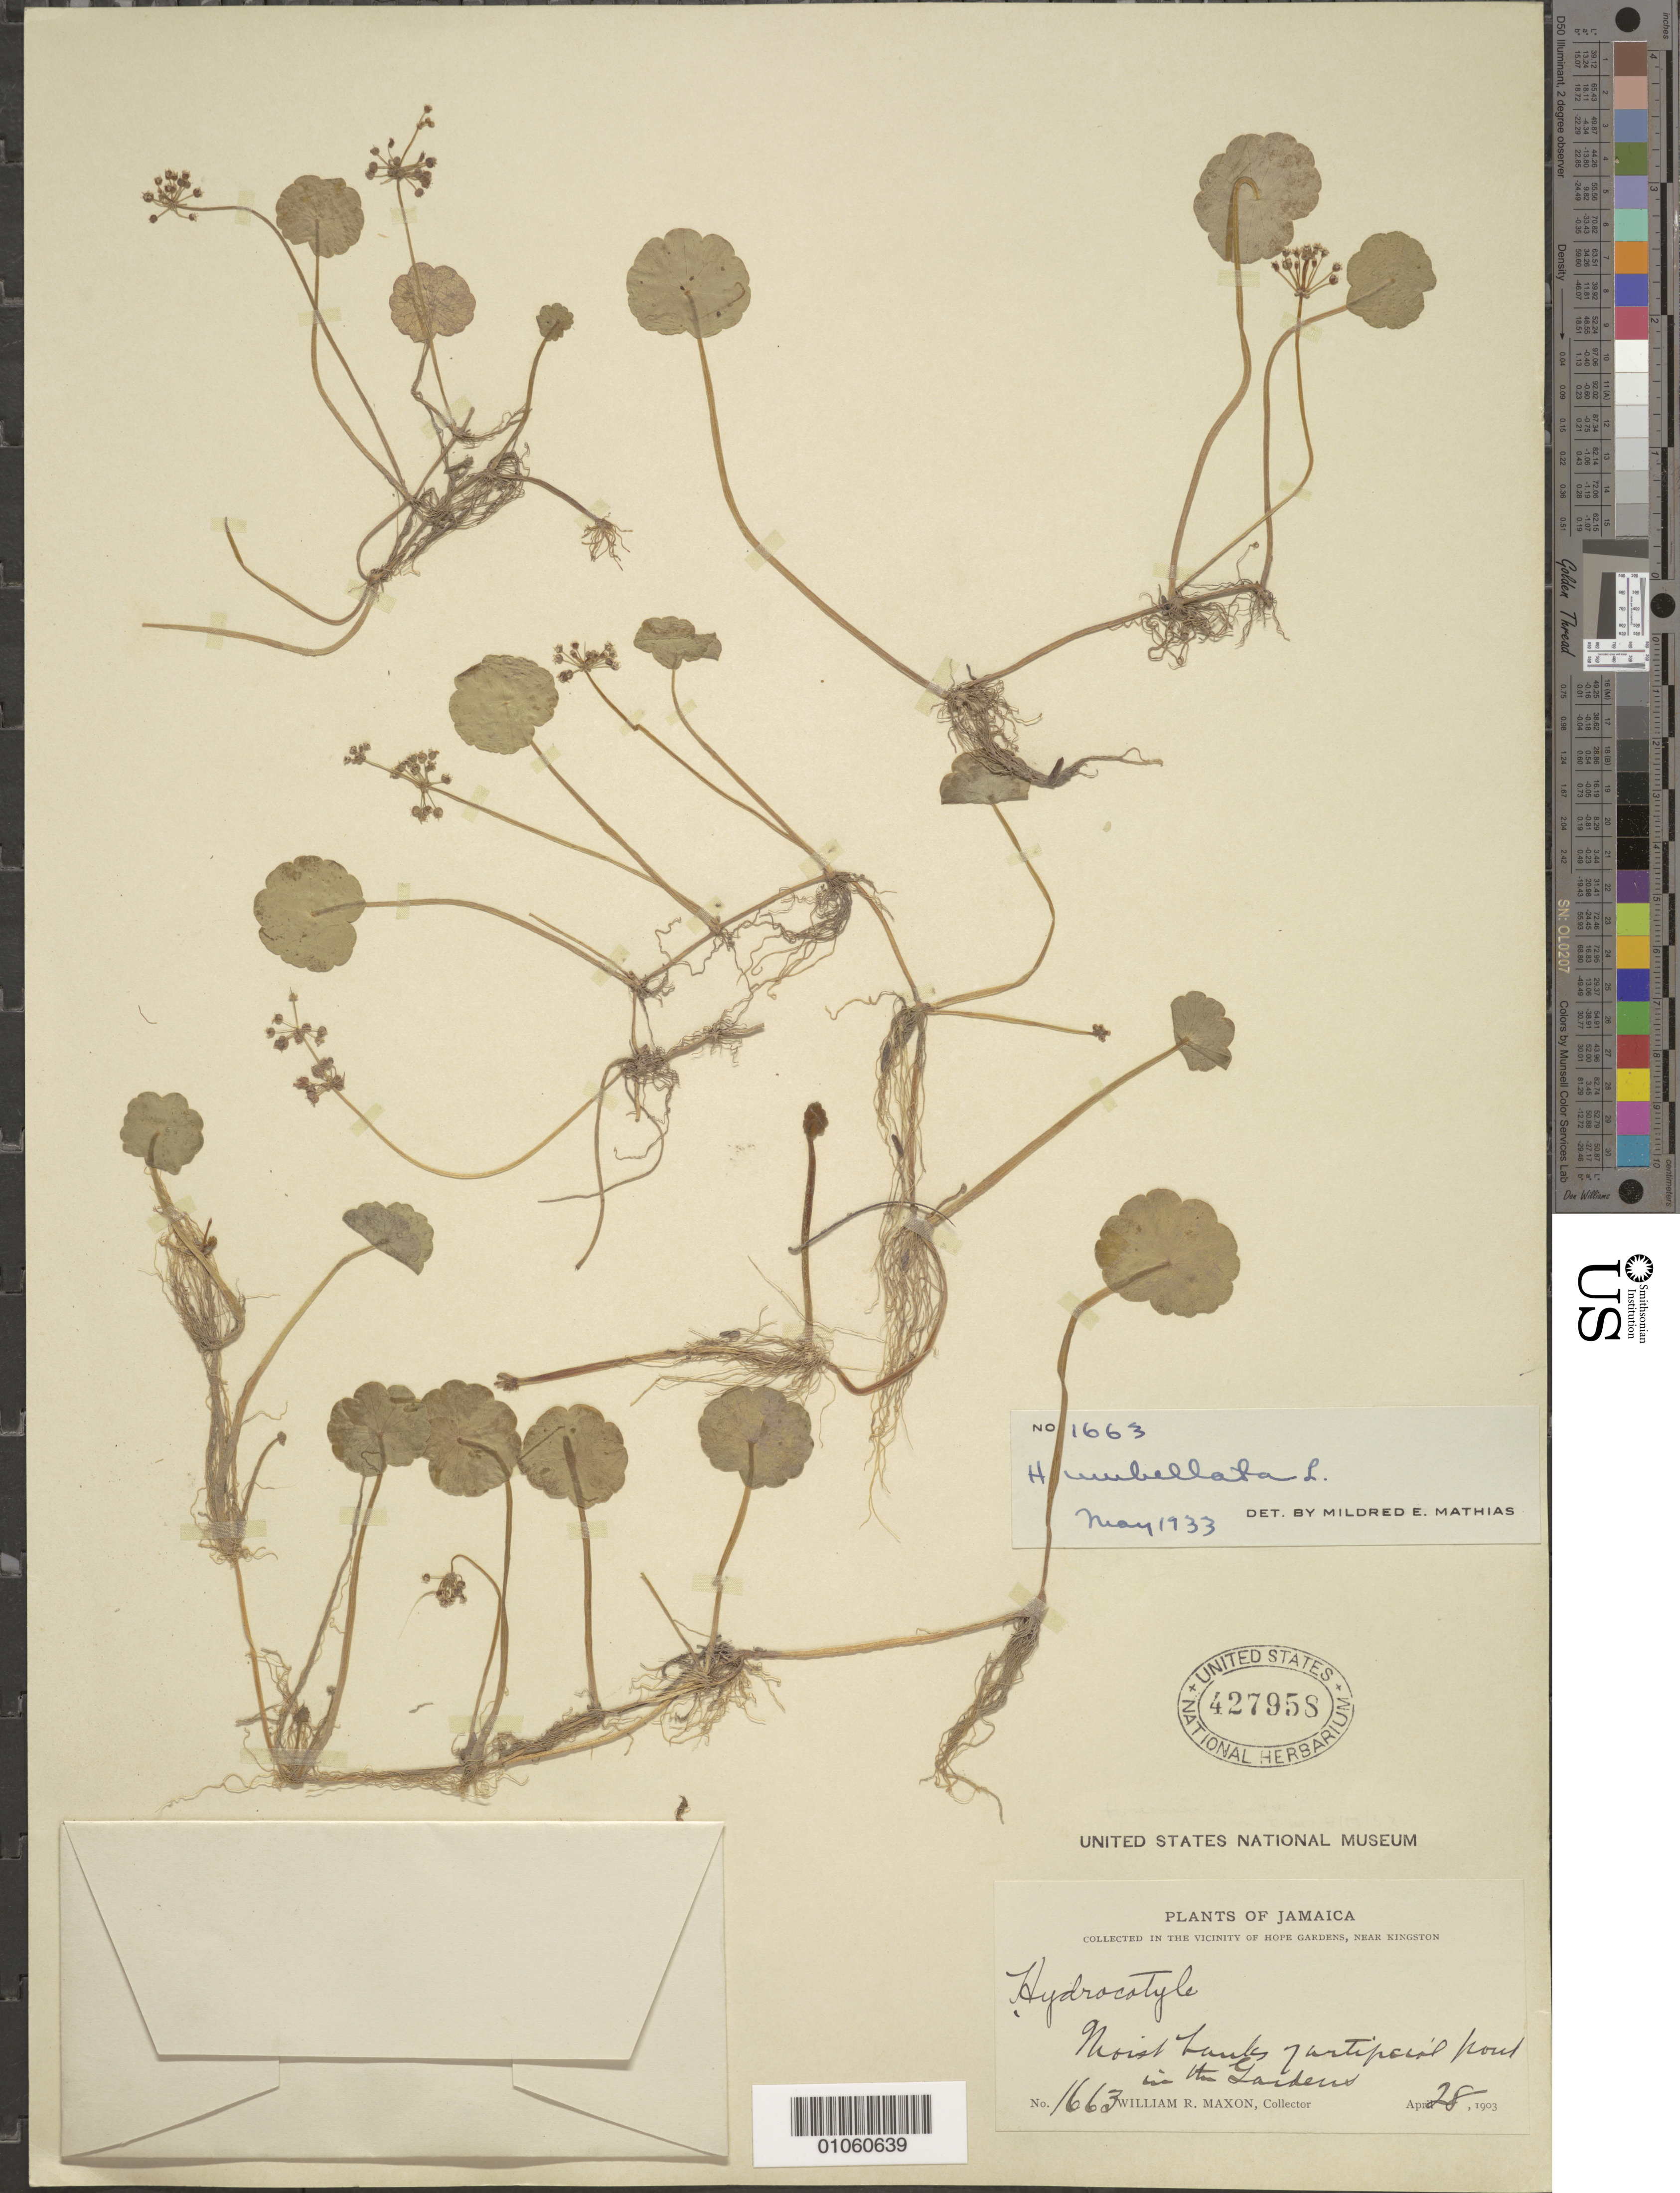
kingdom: Plantae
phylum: Tracheophyta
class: Magnoliopsida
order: Apiales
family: Araliaceae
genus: Hydrocotyle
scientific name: Hydrocotyle verticillata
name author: Thunb.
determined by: Mendoza, M.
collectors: W. R. Maxon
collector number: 1663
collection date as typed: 28 Apr 1903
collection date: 1903-04-28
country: Jamaica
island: Jamaica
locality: Kingston, vicinity of Hope Gardens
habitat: Moist banks of artificial pond in Gardens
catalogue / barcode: US 427958